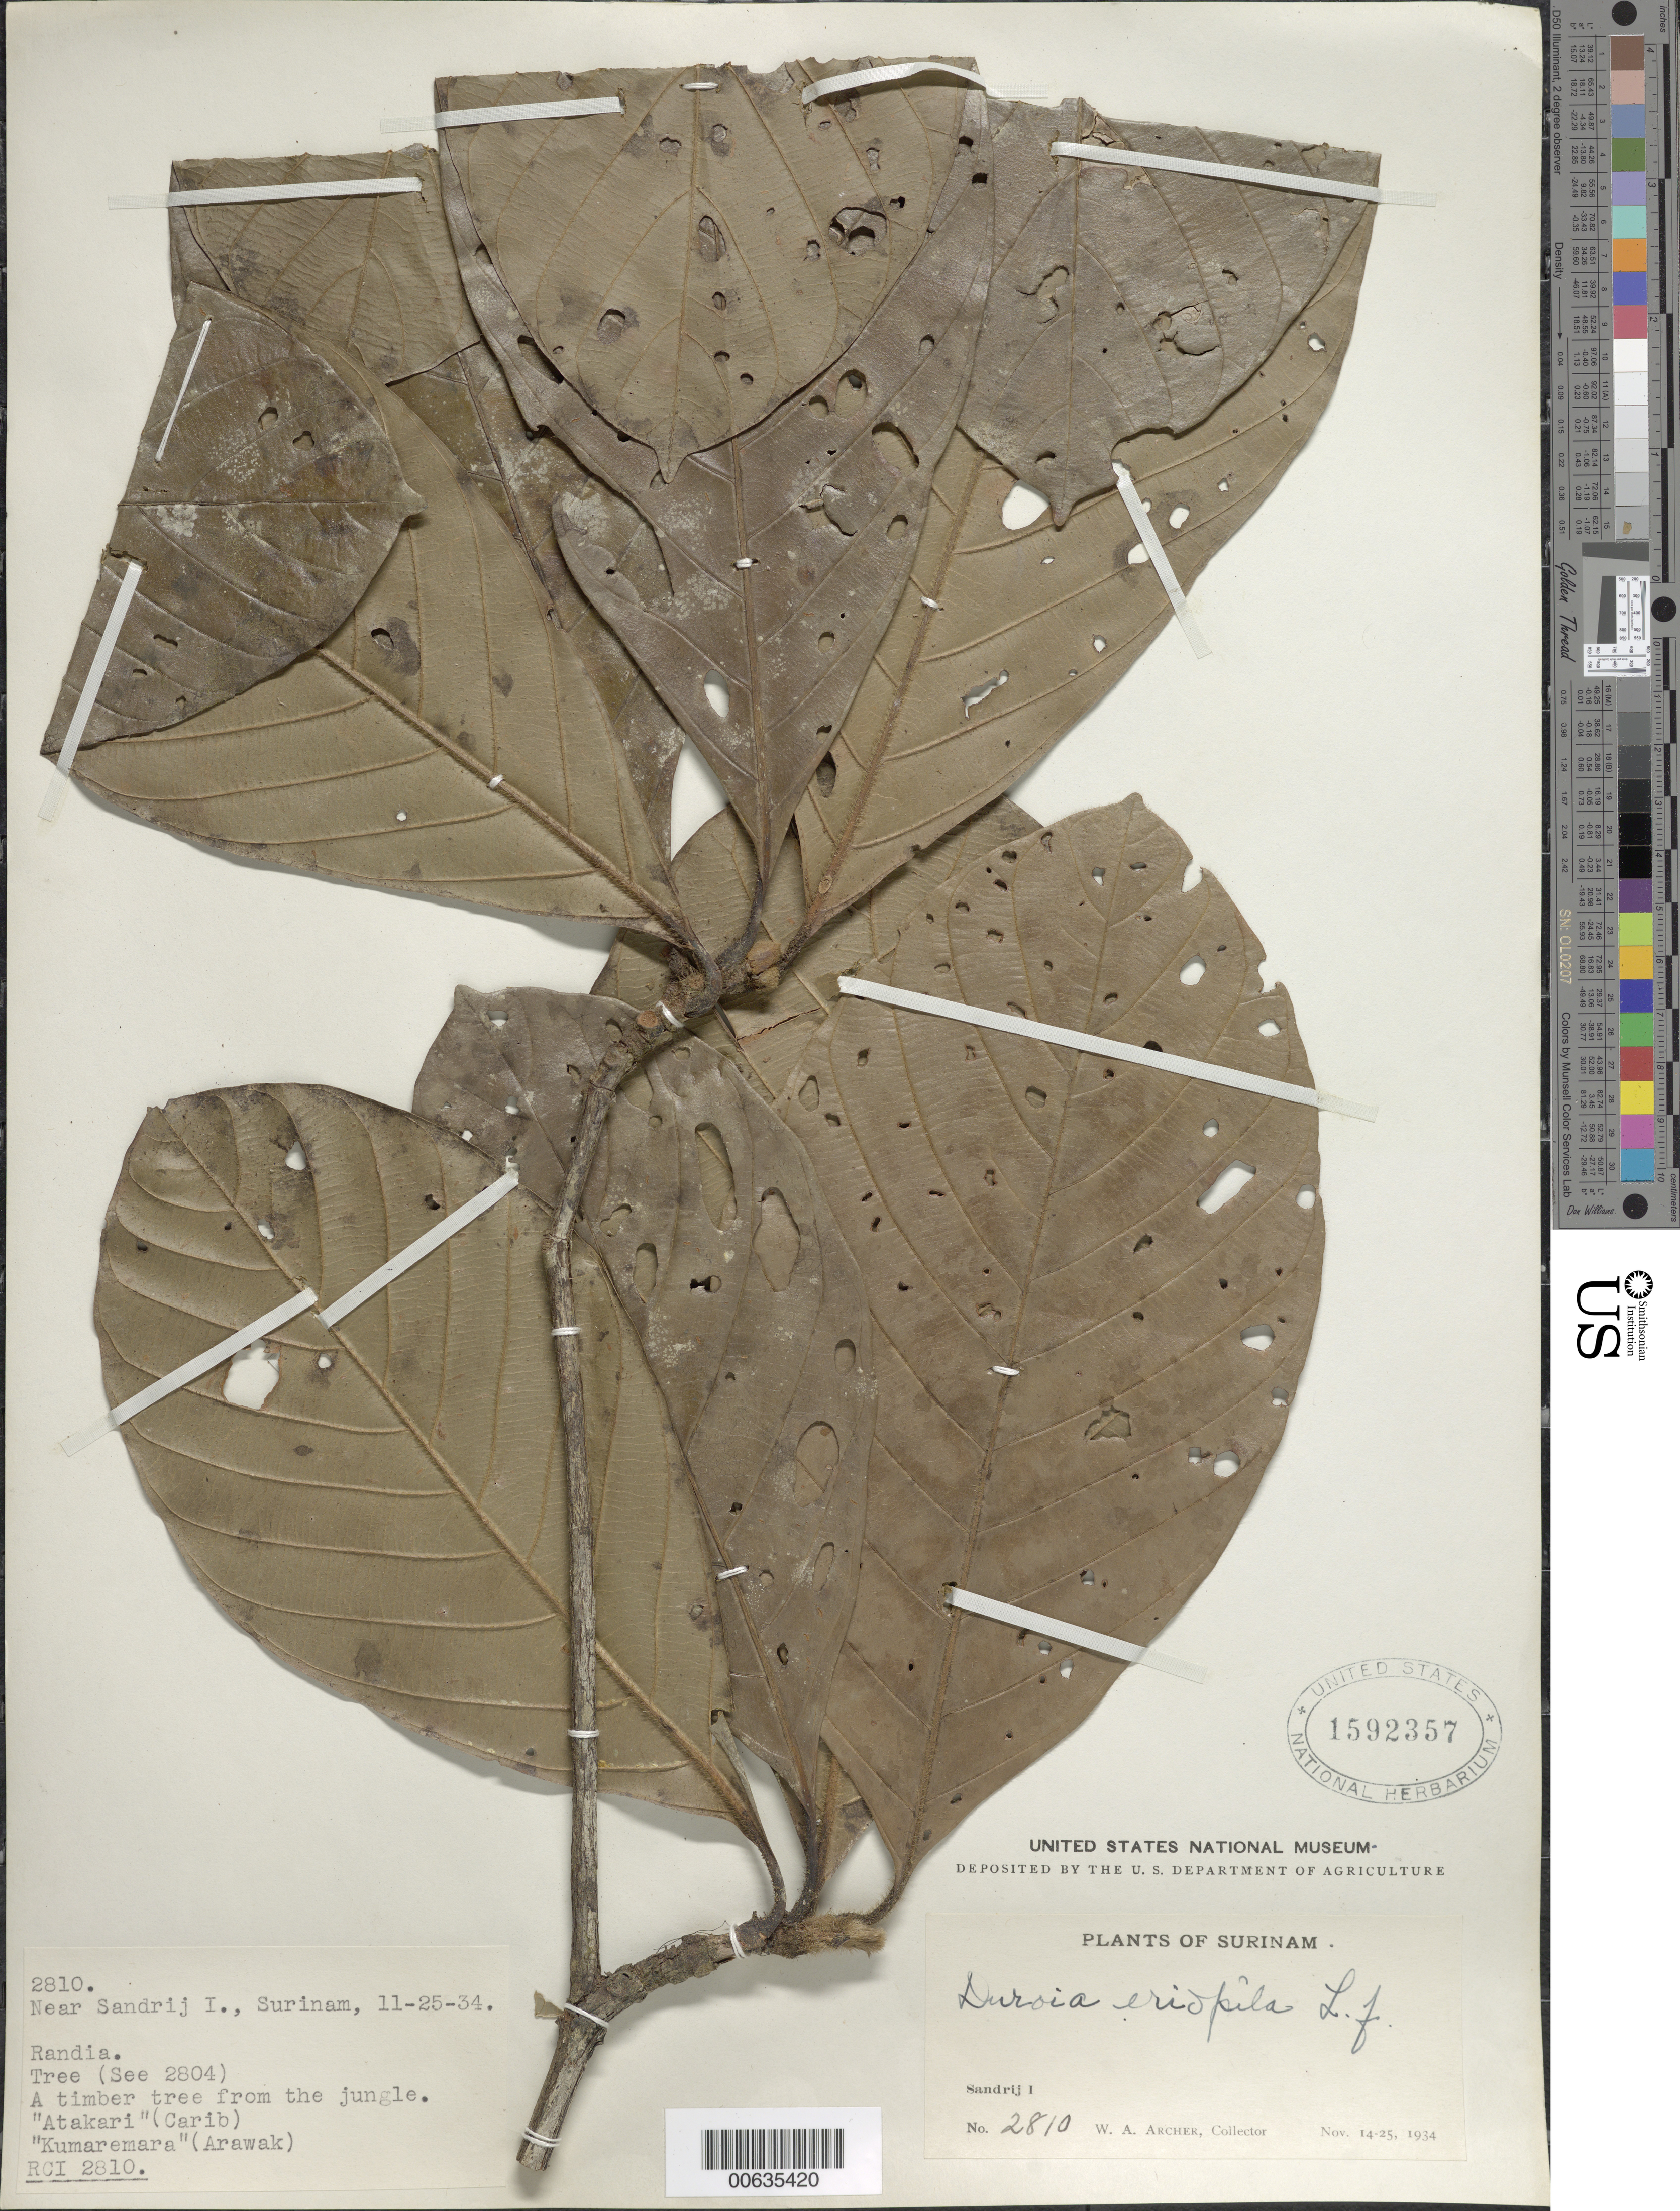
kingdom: Plantae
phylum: Tracheophyta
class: Magnoliopsida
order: Gentianales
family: Rubiaceae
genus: Duroia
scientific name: Duroia eriopila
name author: L. f.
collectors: W. A. Archer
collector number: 2810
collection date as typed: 14-Nov-34 to 25-Nov-34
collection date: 1934-11-14/1934-11-25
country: Suriname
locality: Zanderij I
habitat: Jungle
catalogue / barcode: US 1592357